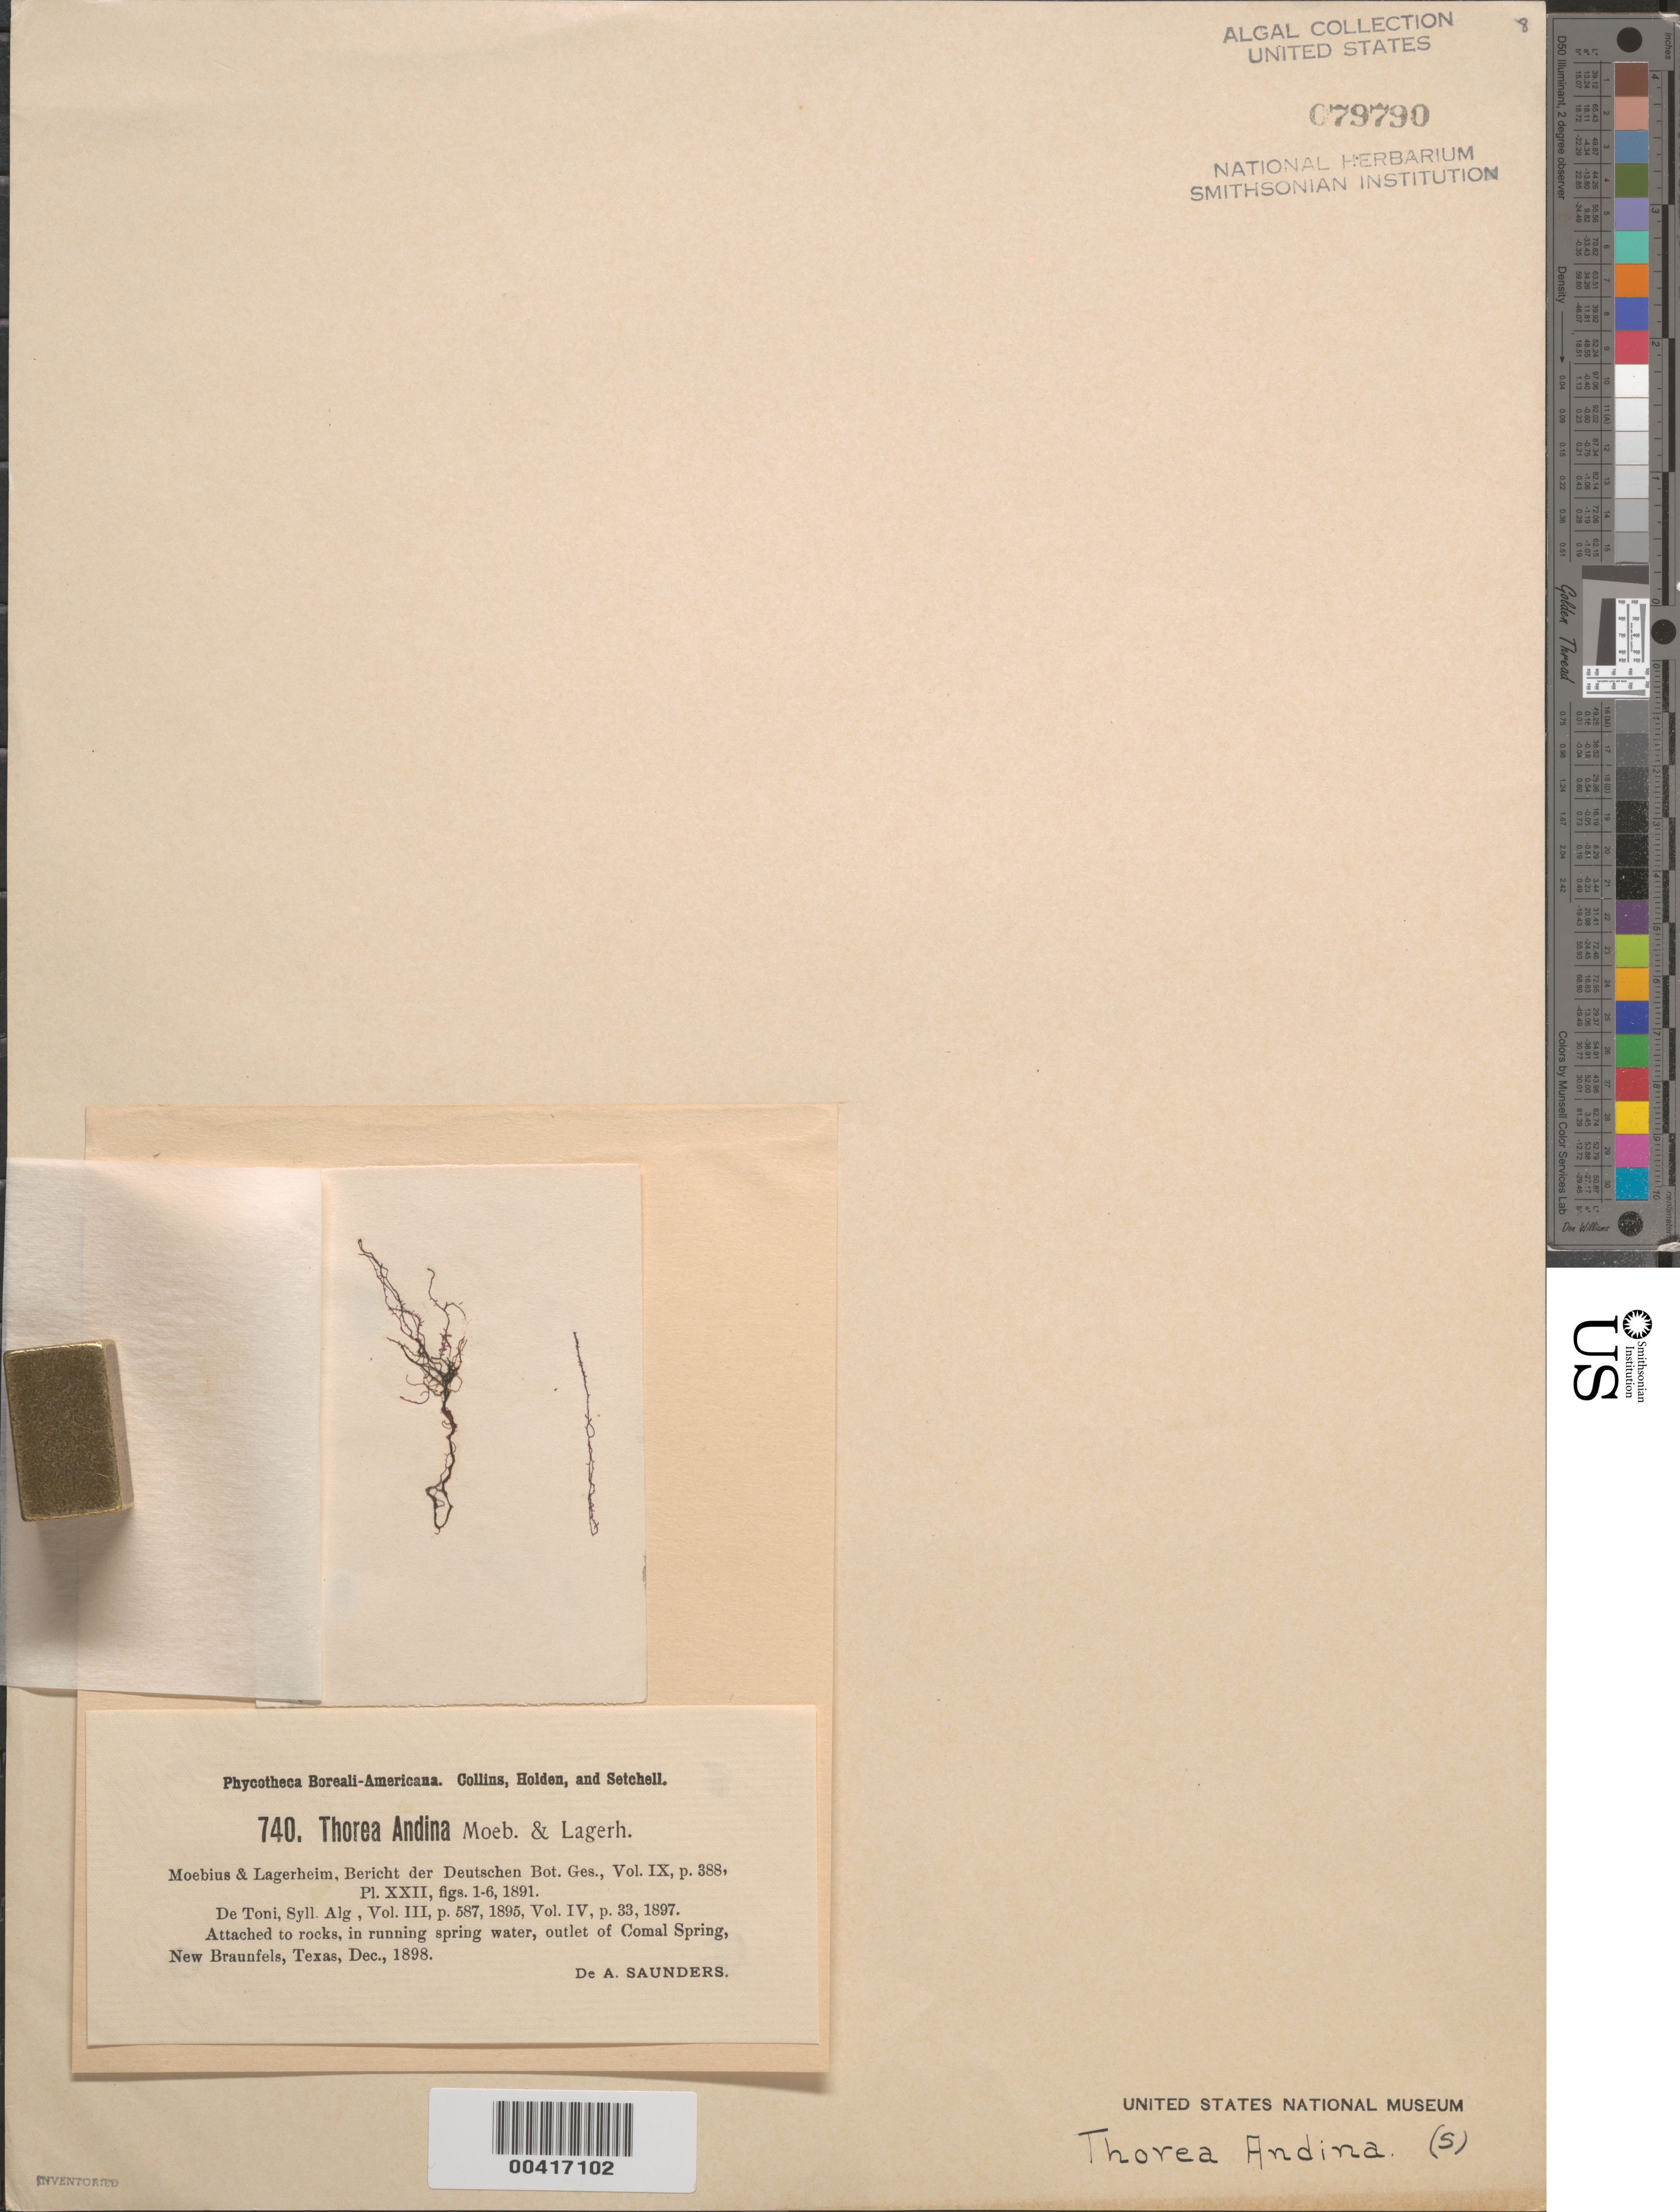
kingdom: Plantae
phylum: Rhodophyta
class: Florideophyceae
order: Thoreales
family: Thoreaceae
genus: Thorea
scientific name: Thorea hispida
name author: (Thore) N.A. Desvaux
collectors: D. Saunders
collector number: PB-A 740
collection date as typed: Dec 1898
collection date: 1898-12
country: United States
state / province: Texas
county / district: Comal County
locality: Comal Springs, New Braunfels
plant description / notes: Collins, Holden & Setchell, Phycotheca Boreali-Americana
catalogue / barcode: US 79790